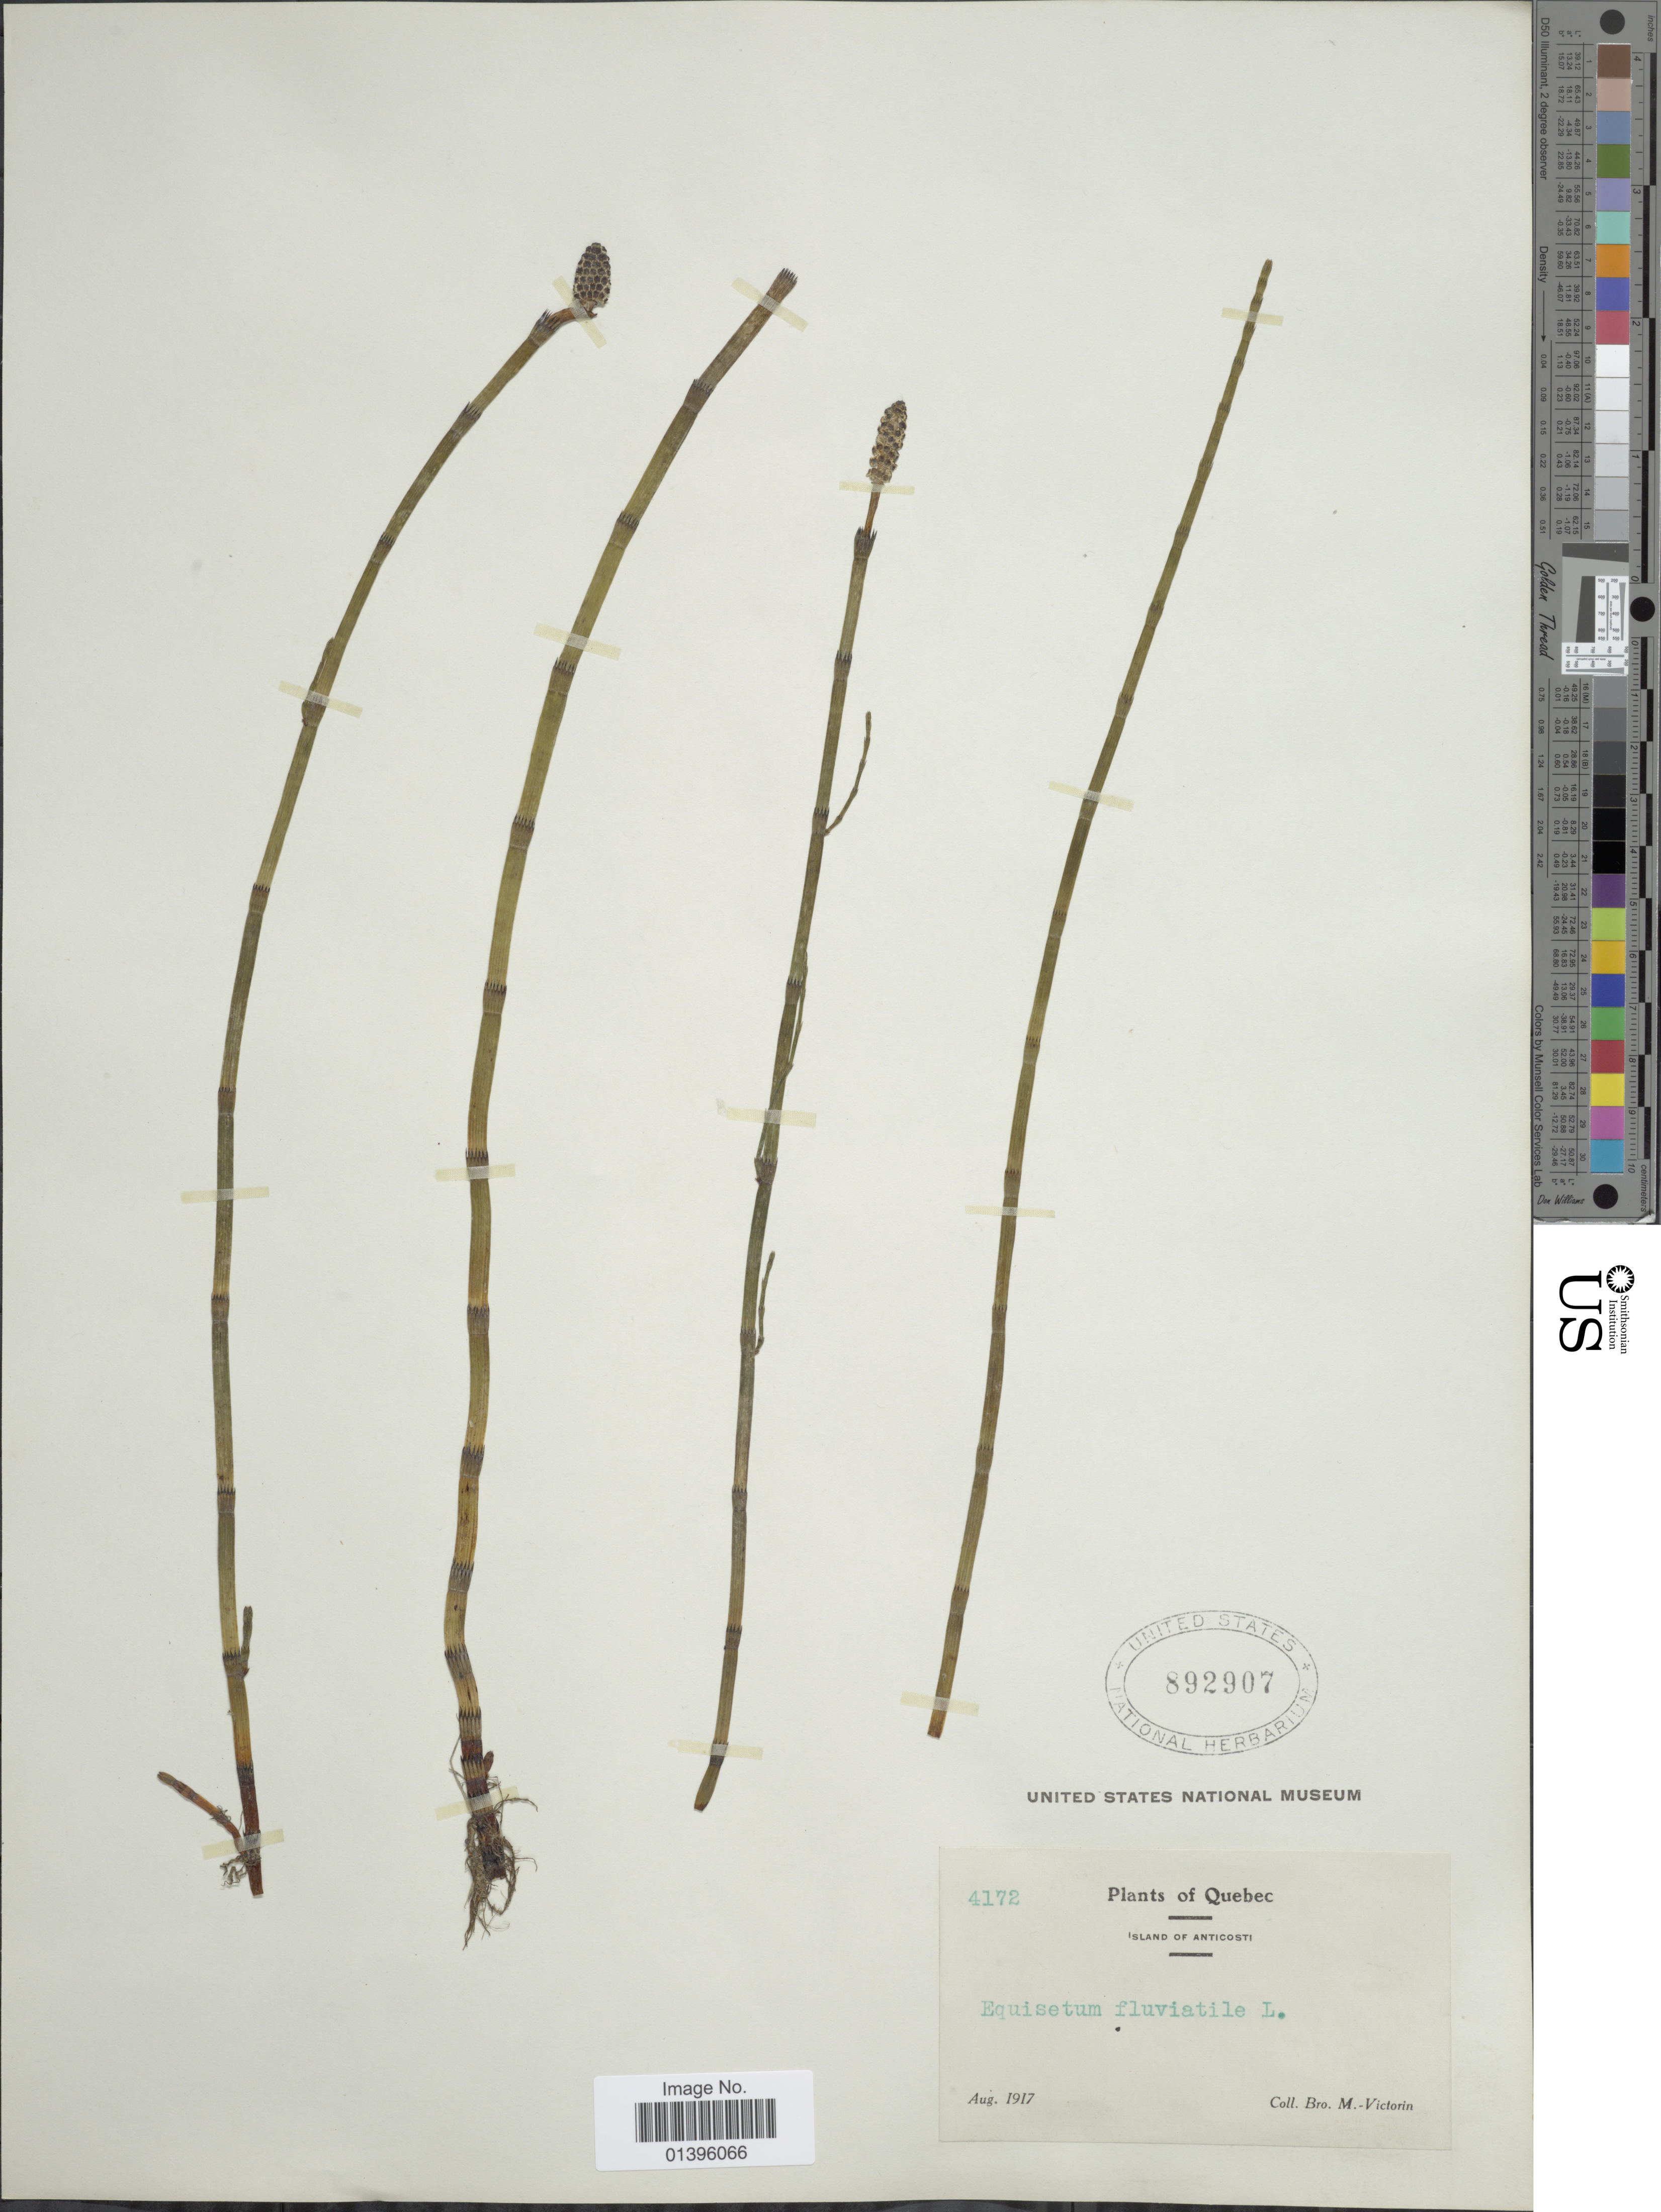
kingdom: Plantae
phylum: Tracheophyta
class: Polypodiopsida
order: Equisetales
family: Equisetaceae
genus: Equisetum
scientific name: Equisetum fluviatile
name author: L.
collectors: Fr. Marie-Victorin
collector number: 4172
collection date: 1917-08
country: Canada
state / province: Quebec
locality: Island of Anticosti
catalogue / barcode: US 892907